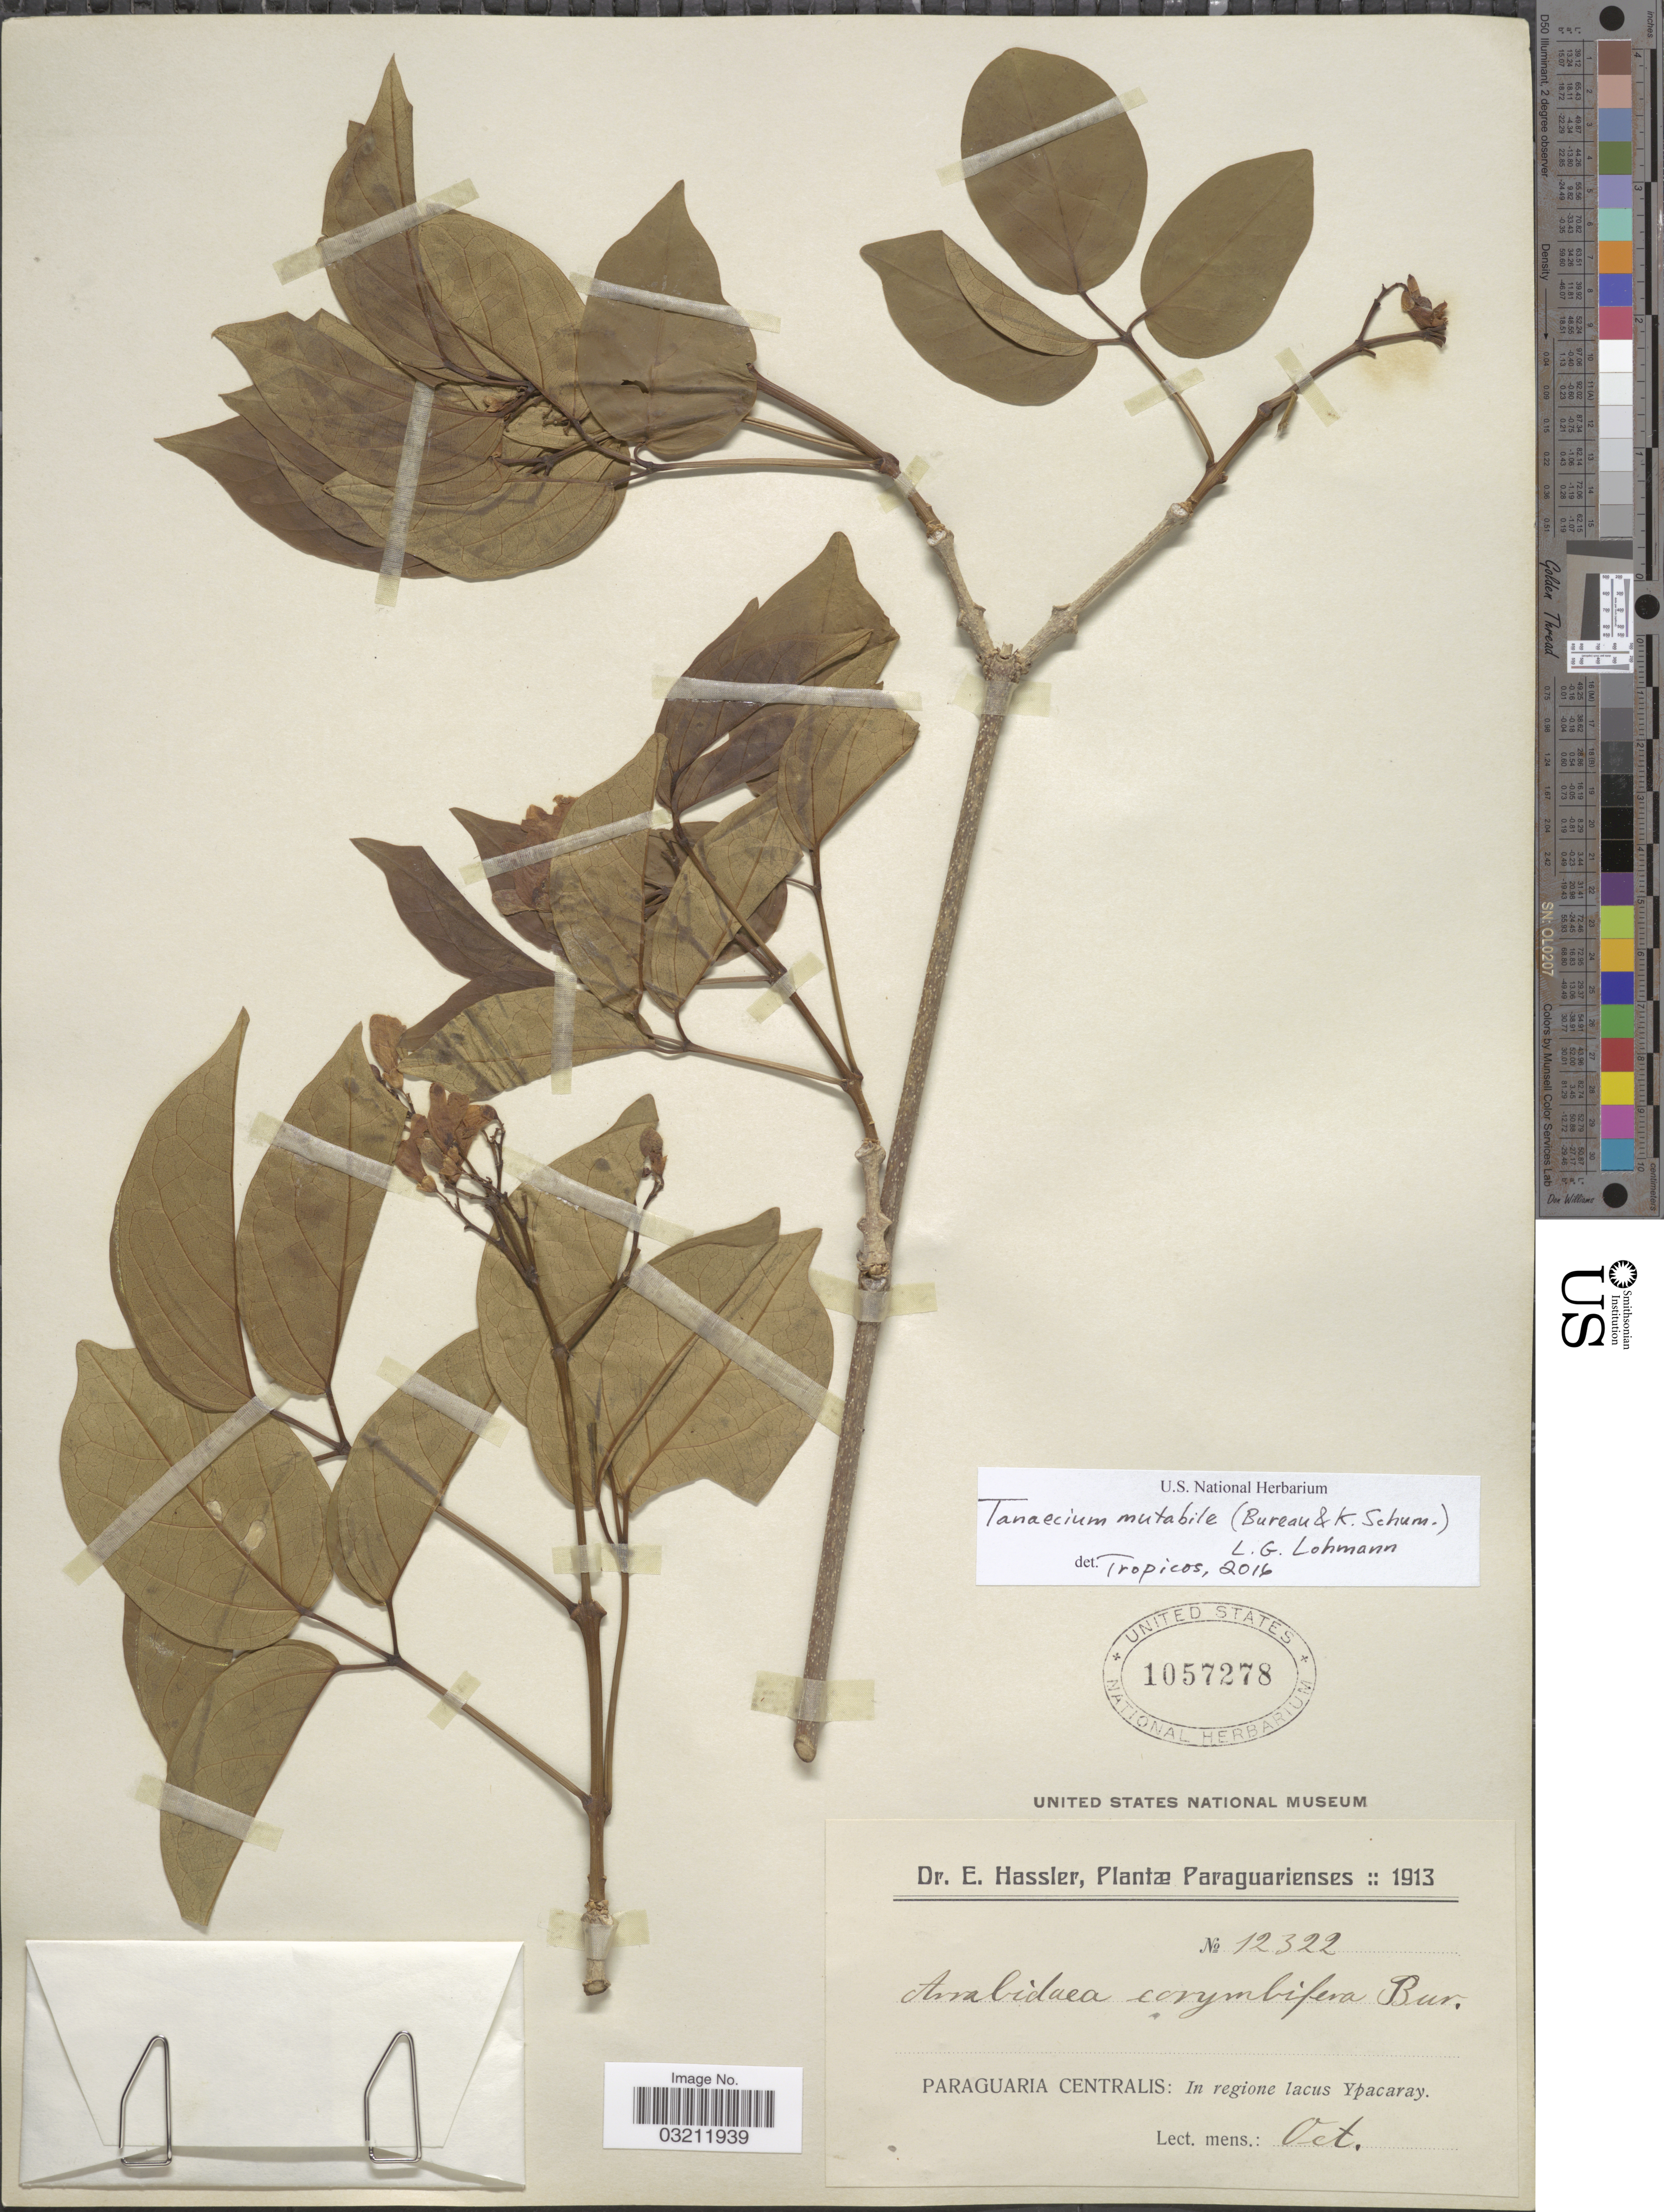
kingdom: Plantae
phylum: Tracheophyta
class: Magnoliopsida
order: Lamiales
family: Bignoniaceae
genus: Tanaecium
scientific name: Tanaecium mutabile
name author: (Bureau & K. Schum.) L.G. Lohmann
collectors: E. Hassler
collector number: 12322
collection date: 1913-10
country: Paraguay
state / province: Paraguari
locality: Paraguaria Centralis: In regione lacus Ypacaray.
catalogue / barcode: US 1057278